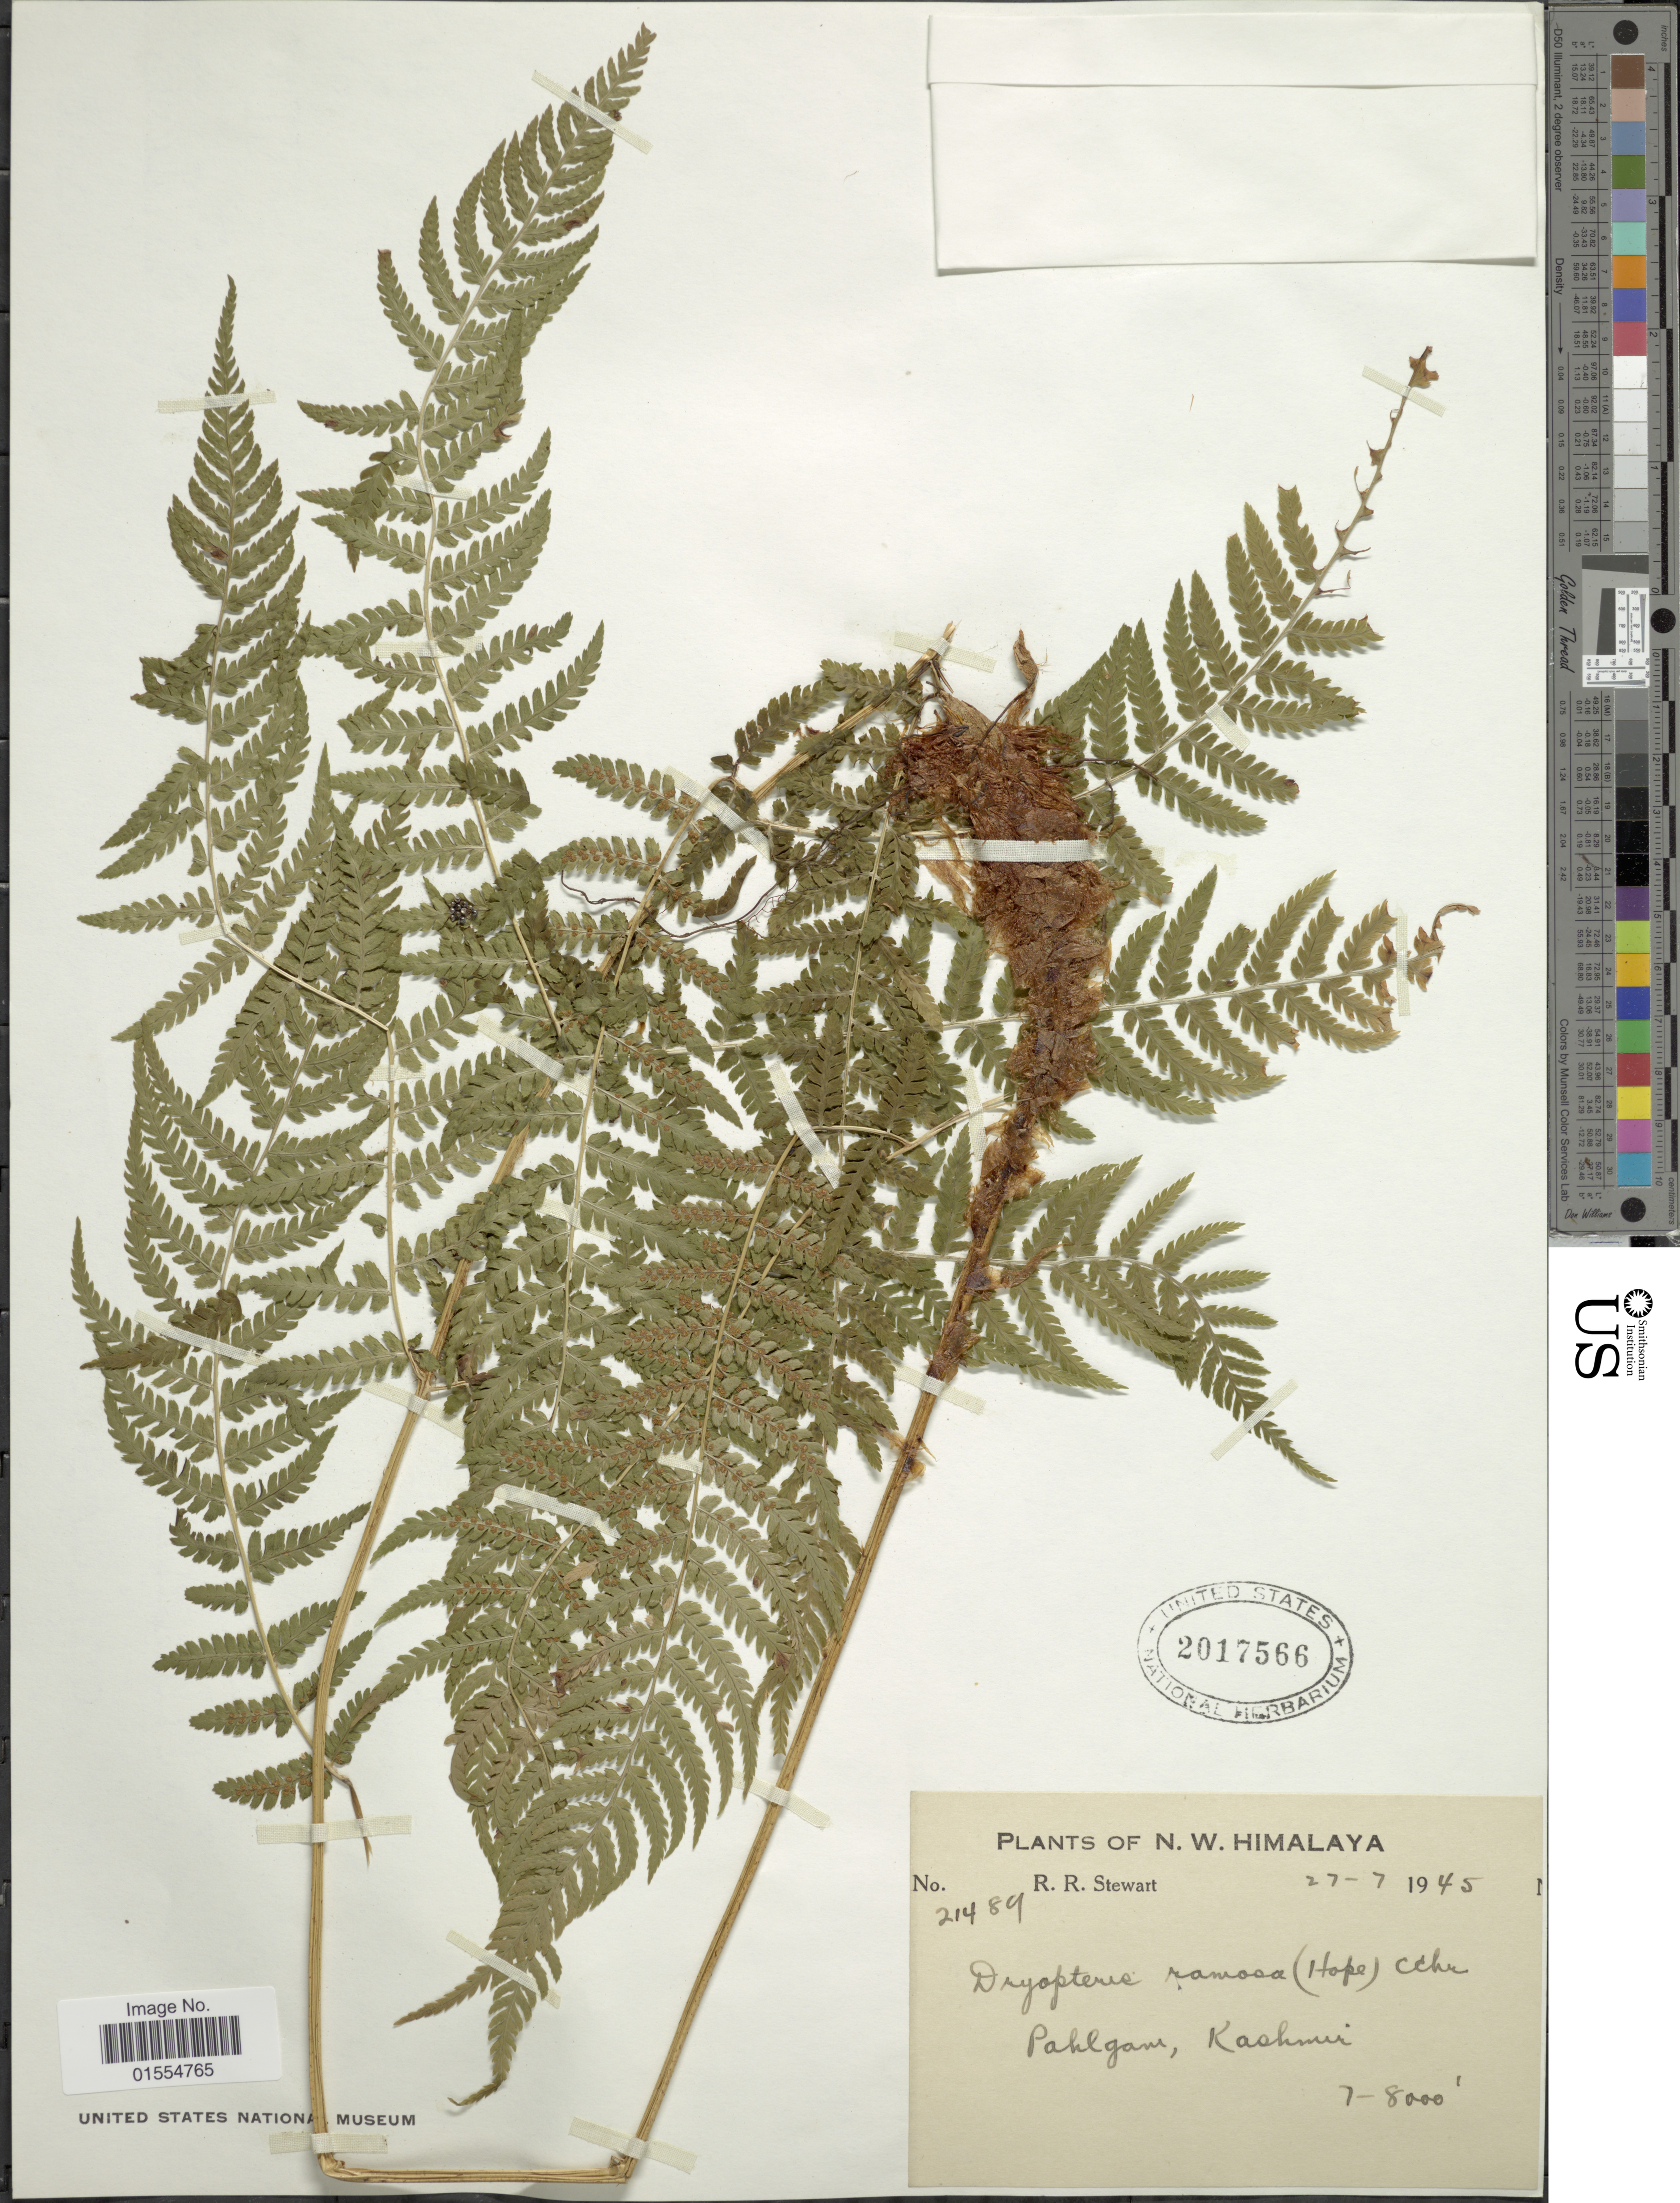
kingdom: Plantae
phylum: Tracheophyta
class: Polypodiopsida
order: Polypodiales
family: Dryopteridaceae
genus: Dryopteris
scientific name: Dryopteris ramosa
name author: (C. Hope) C. Chr.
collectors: R. R. Stewart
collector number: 21489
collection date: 1945-07-27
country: India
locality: N. W. Himalaya, Pahlgam, Kashmir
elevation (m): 2134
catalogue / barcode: US 2017566